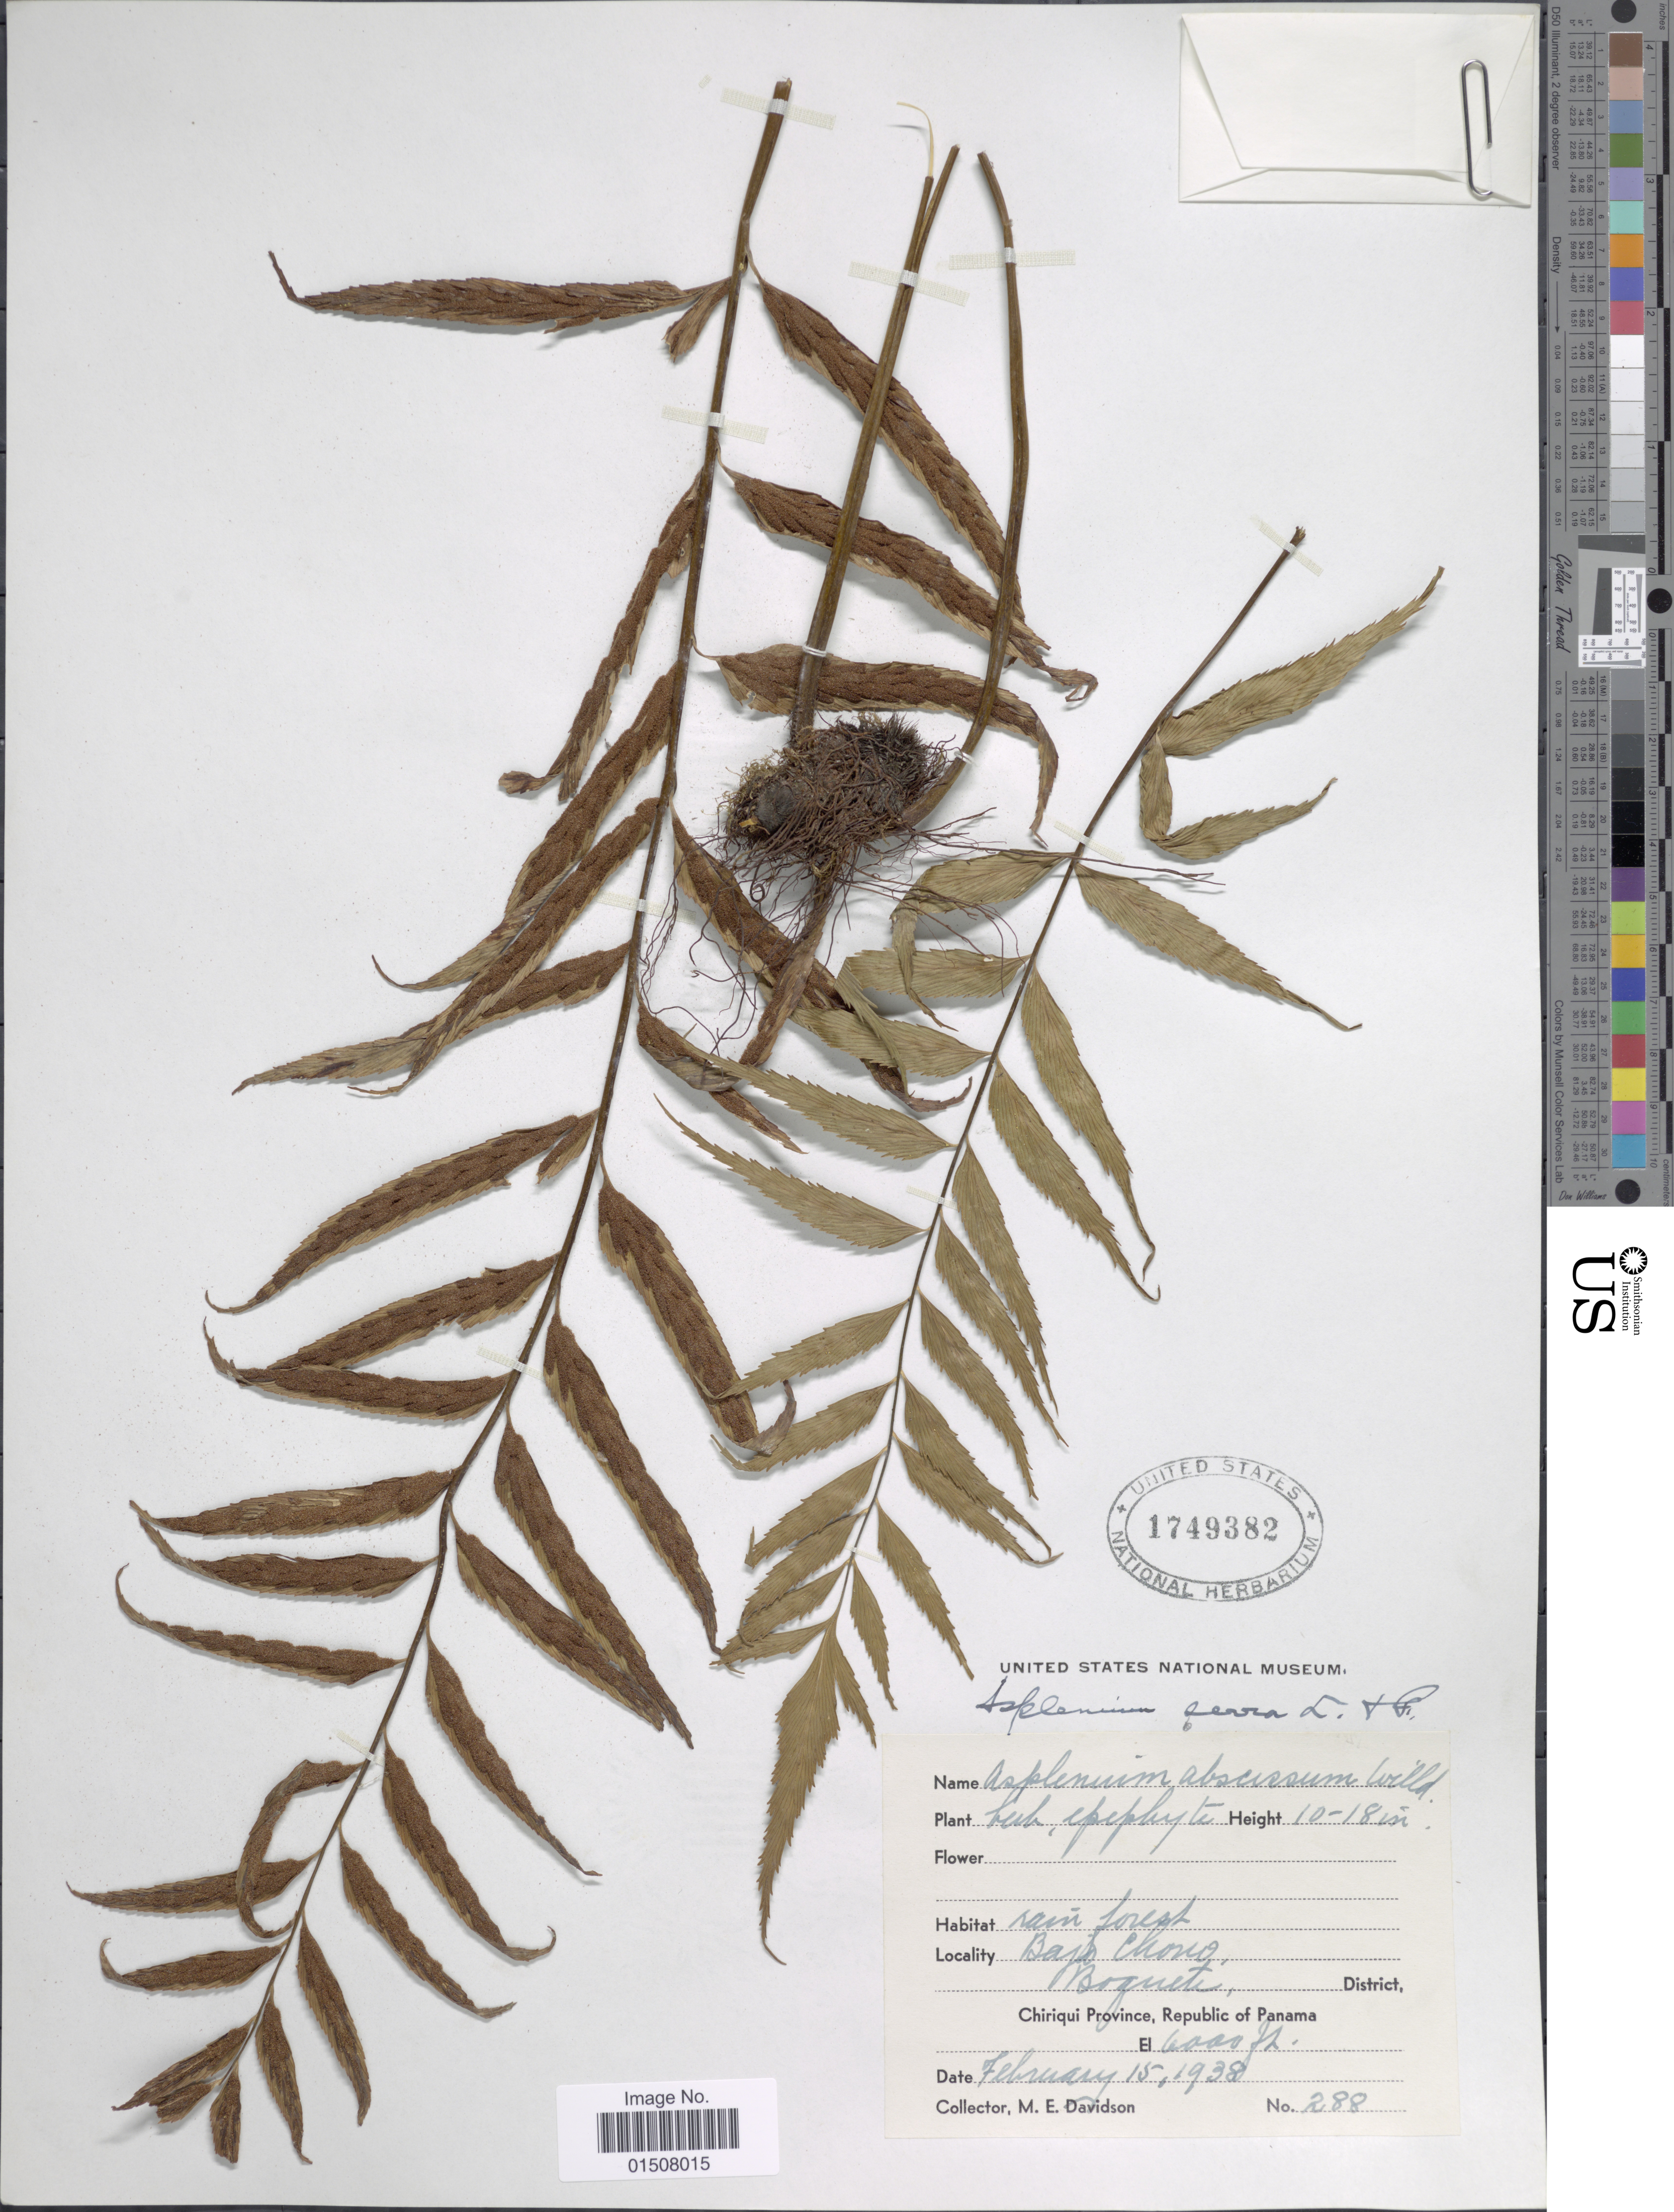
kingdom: Plantae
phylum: Tracheophyta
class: Polypodiopsida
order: Polypodiales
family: Aspleniaceae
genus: Asplenium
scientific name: Asplenium serra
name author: Langsd. & Fisch.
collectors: M. E. Davidson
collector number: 288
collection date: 1938-02-15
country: Panama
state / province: Chiriqui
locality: Bajo Chorro, Boquete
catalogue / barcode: US 1749382